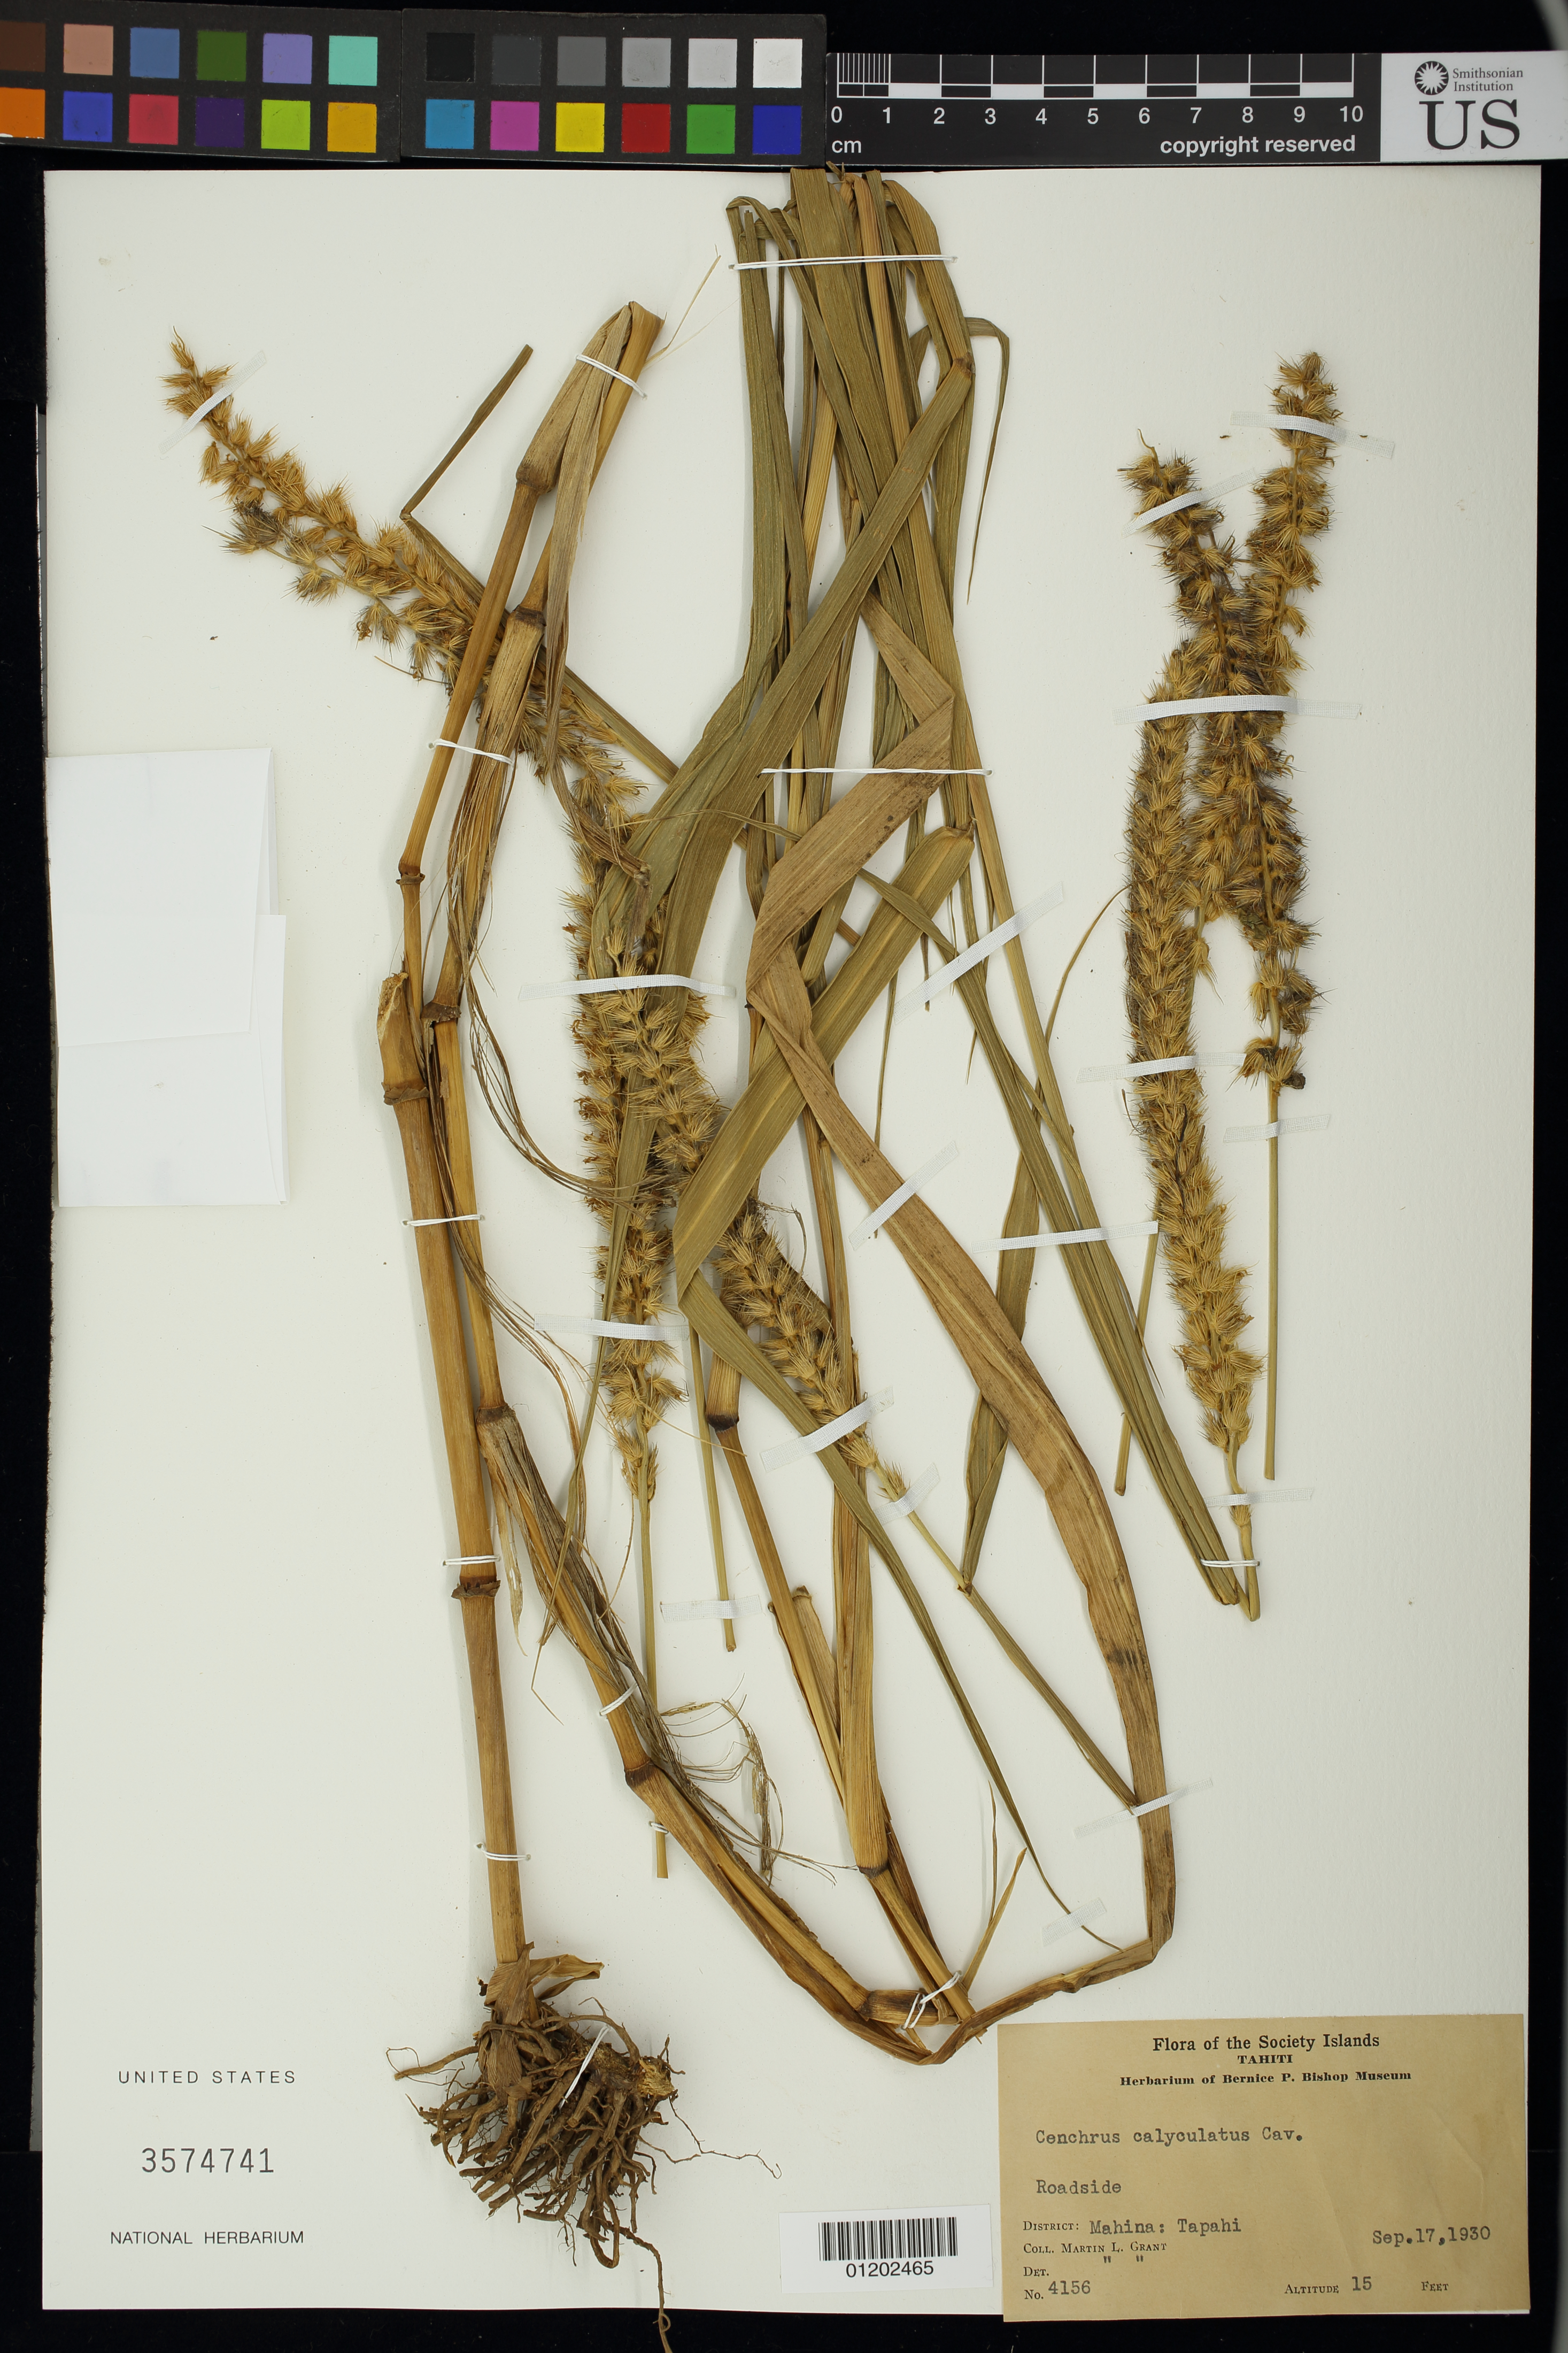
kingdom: Plantae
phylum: Tracheophyta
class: Liliopsida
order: Poales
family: Poaceae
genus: Cenchrus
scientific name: Cenchrus caliculatus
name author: Cav.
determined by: Grant, M. L.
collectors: M. L. Grant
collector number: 4156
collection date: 1930-09-17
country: French Polynesia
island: Tahiti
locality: Mahina: Tapahi.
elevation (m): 5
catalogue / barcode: US 3574741